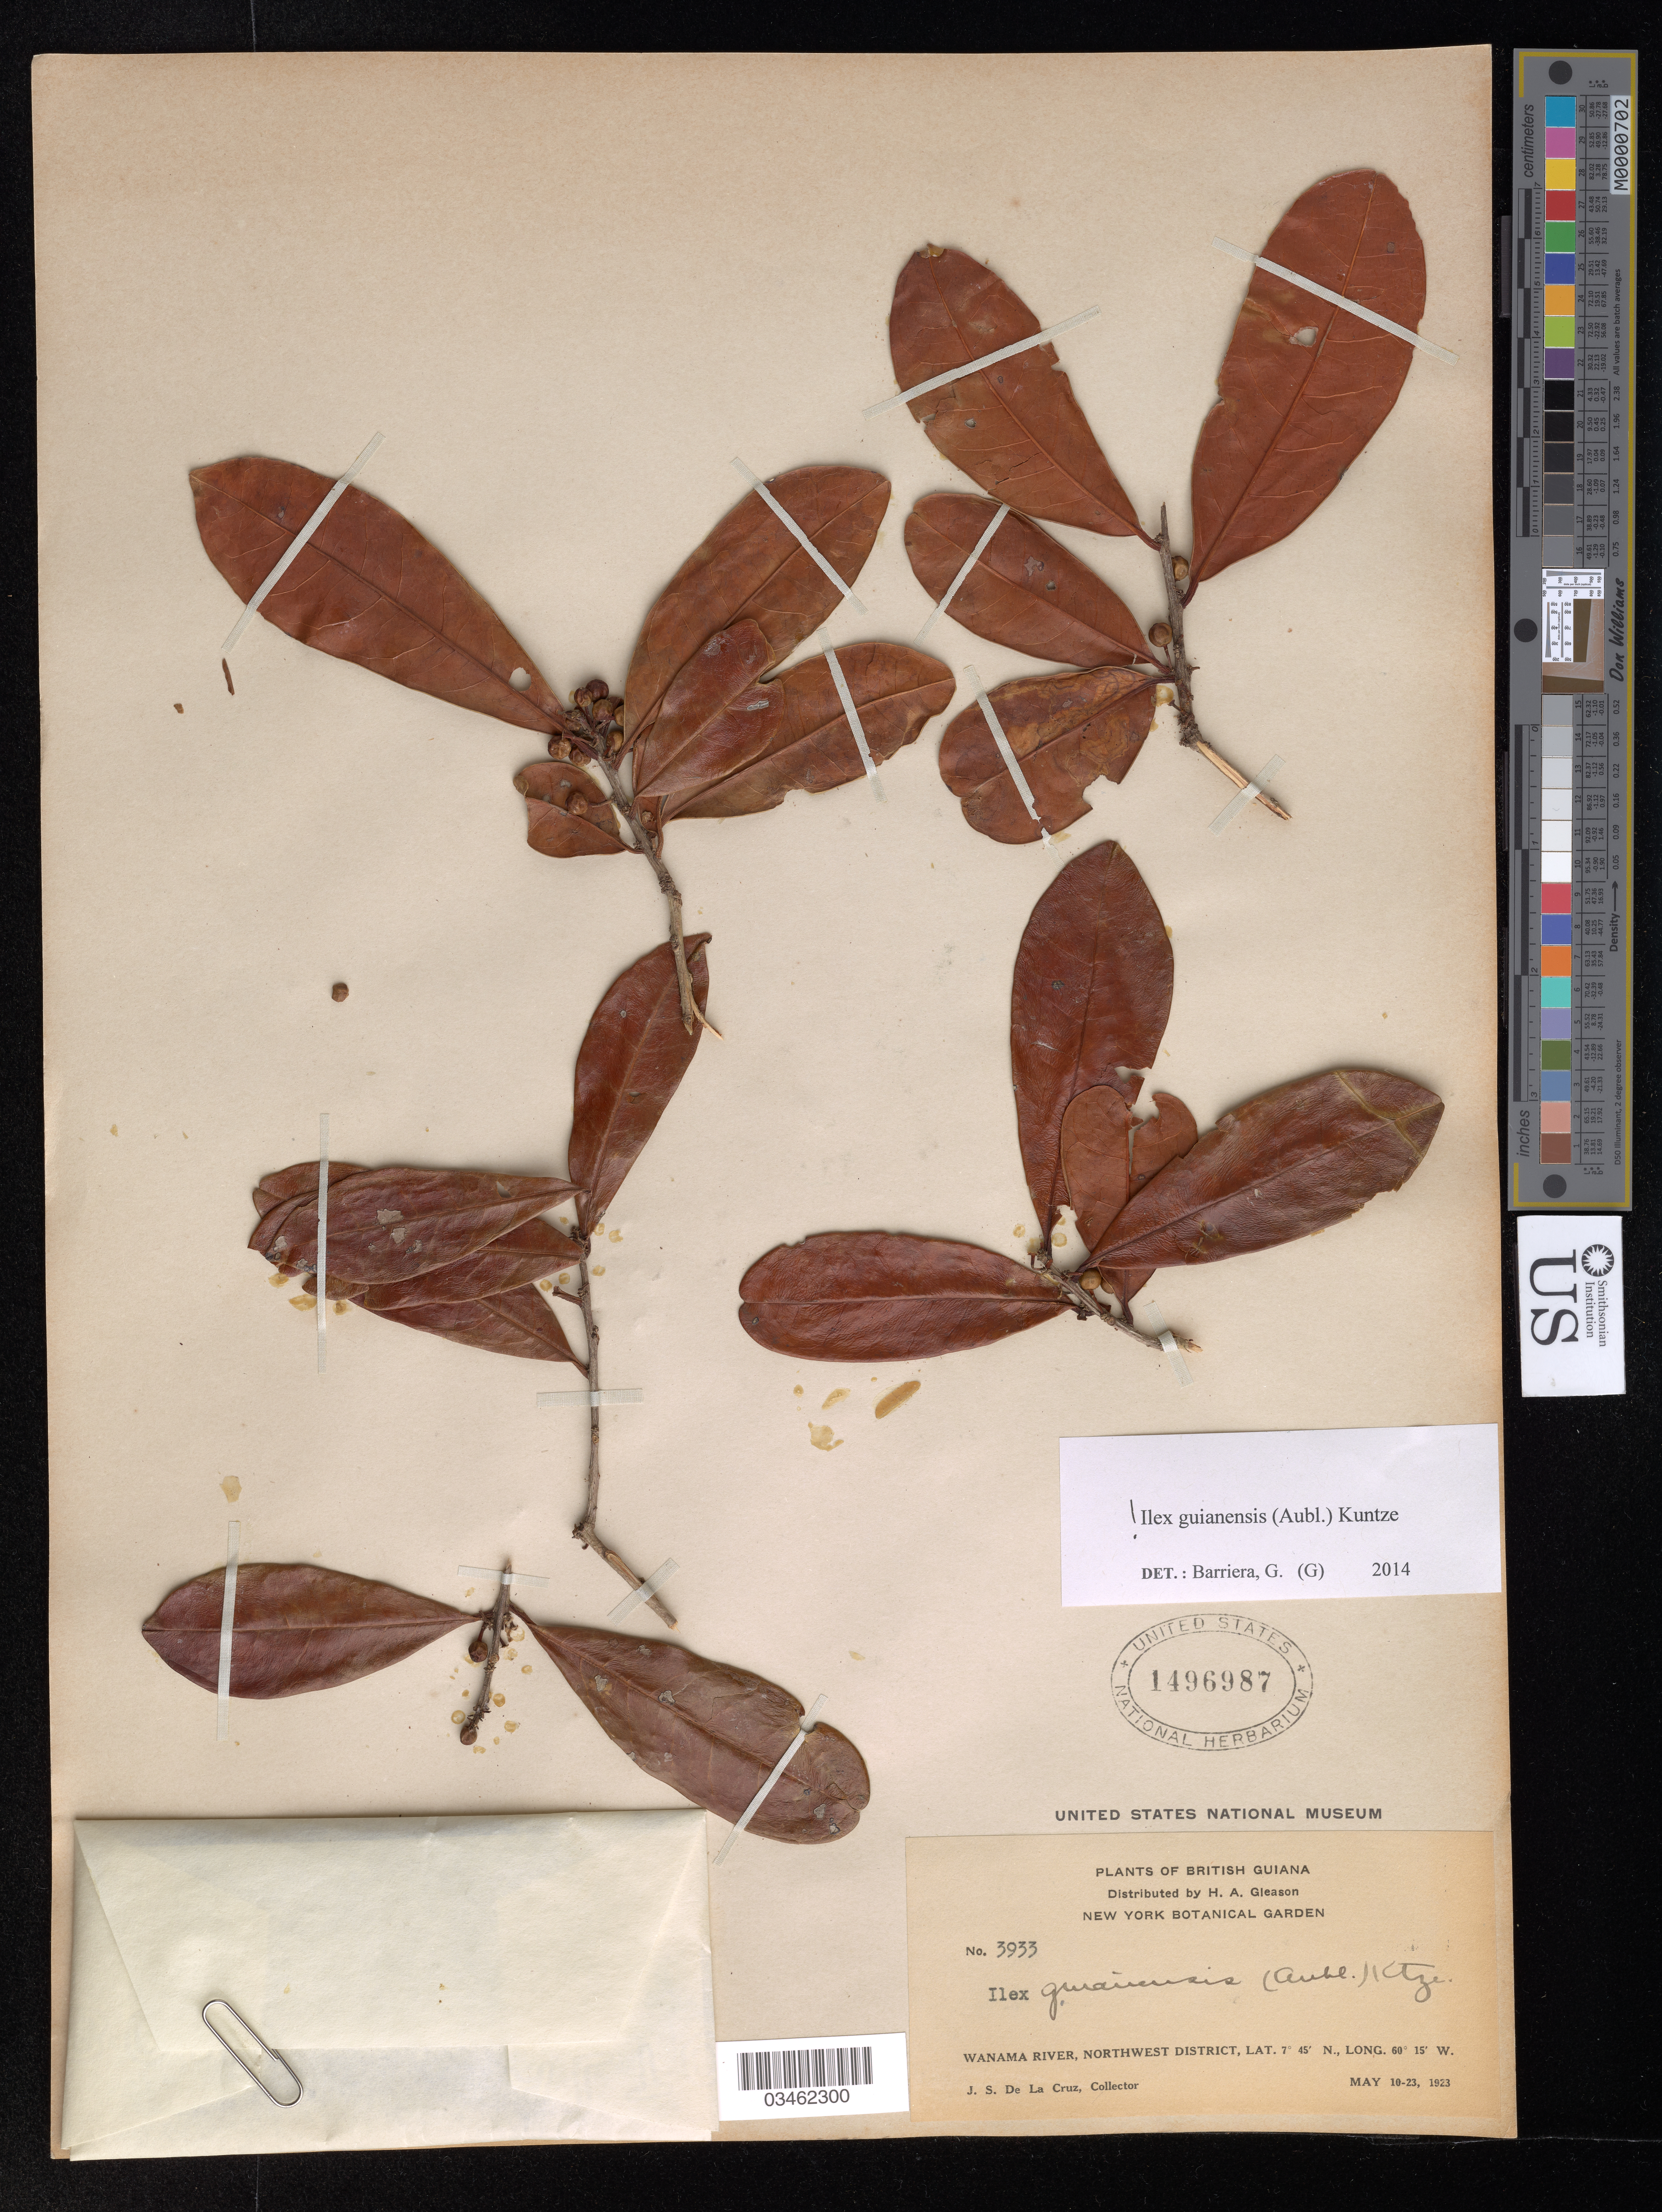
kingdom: Plantae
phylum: Tracheophyta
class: Magnoliopsida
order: Aquifoliales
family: Aquifoliaceae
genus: Ilex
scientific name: Ilex guianensis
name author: (Aubl.) Kuntze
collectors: J. De La Cruz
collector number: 3933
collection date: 1923-05-10/1923-05-23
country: Guyana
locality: British Guiana. Wanama River, Northwest District.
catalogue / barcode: US 1496987